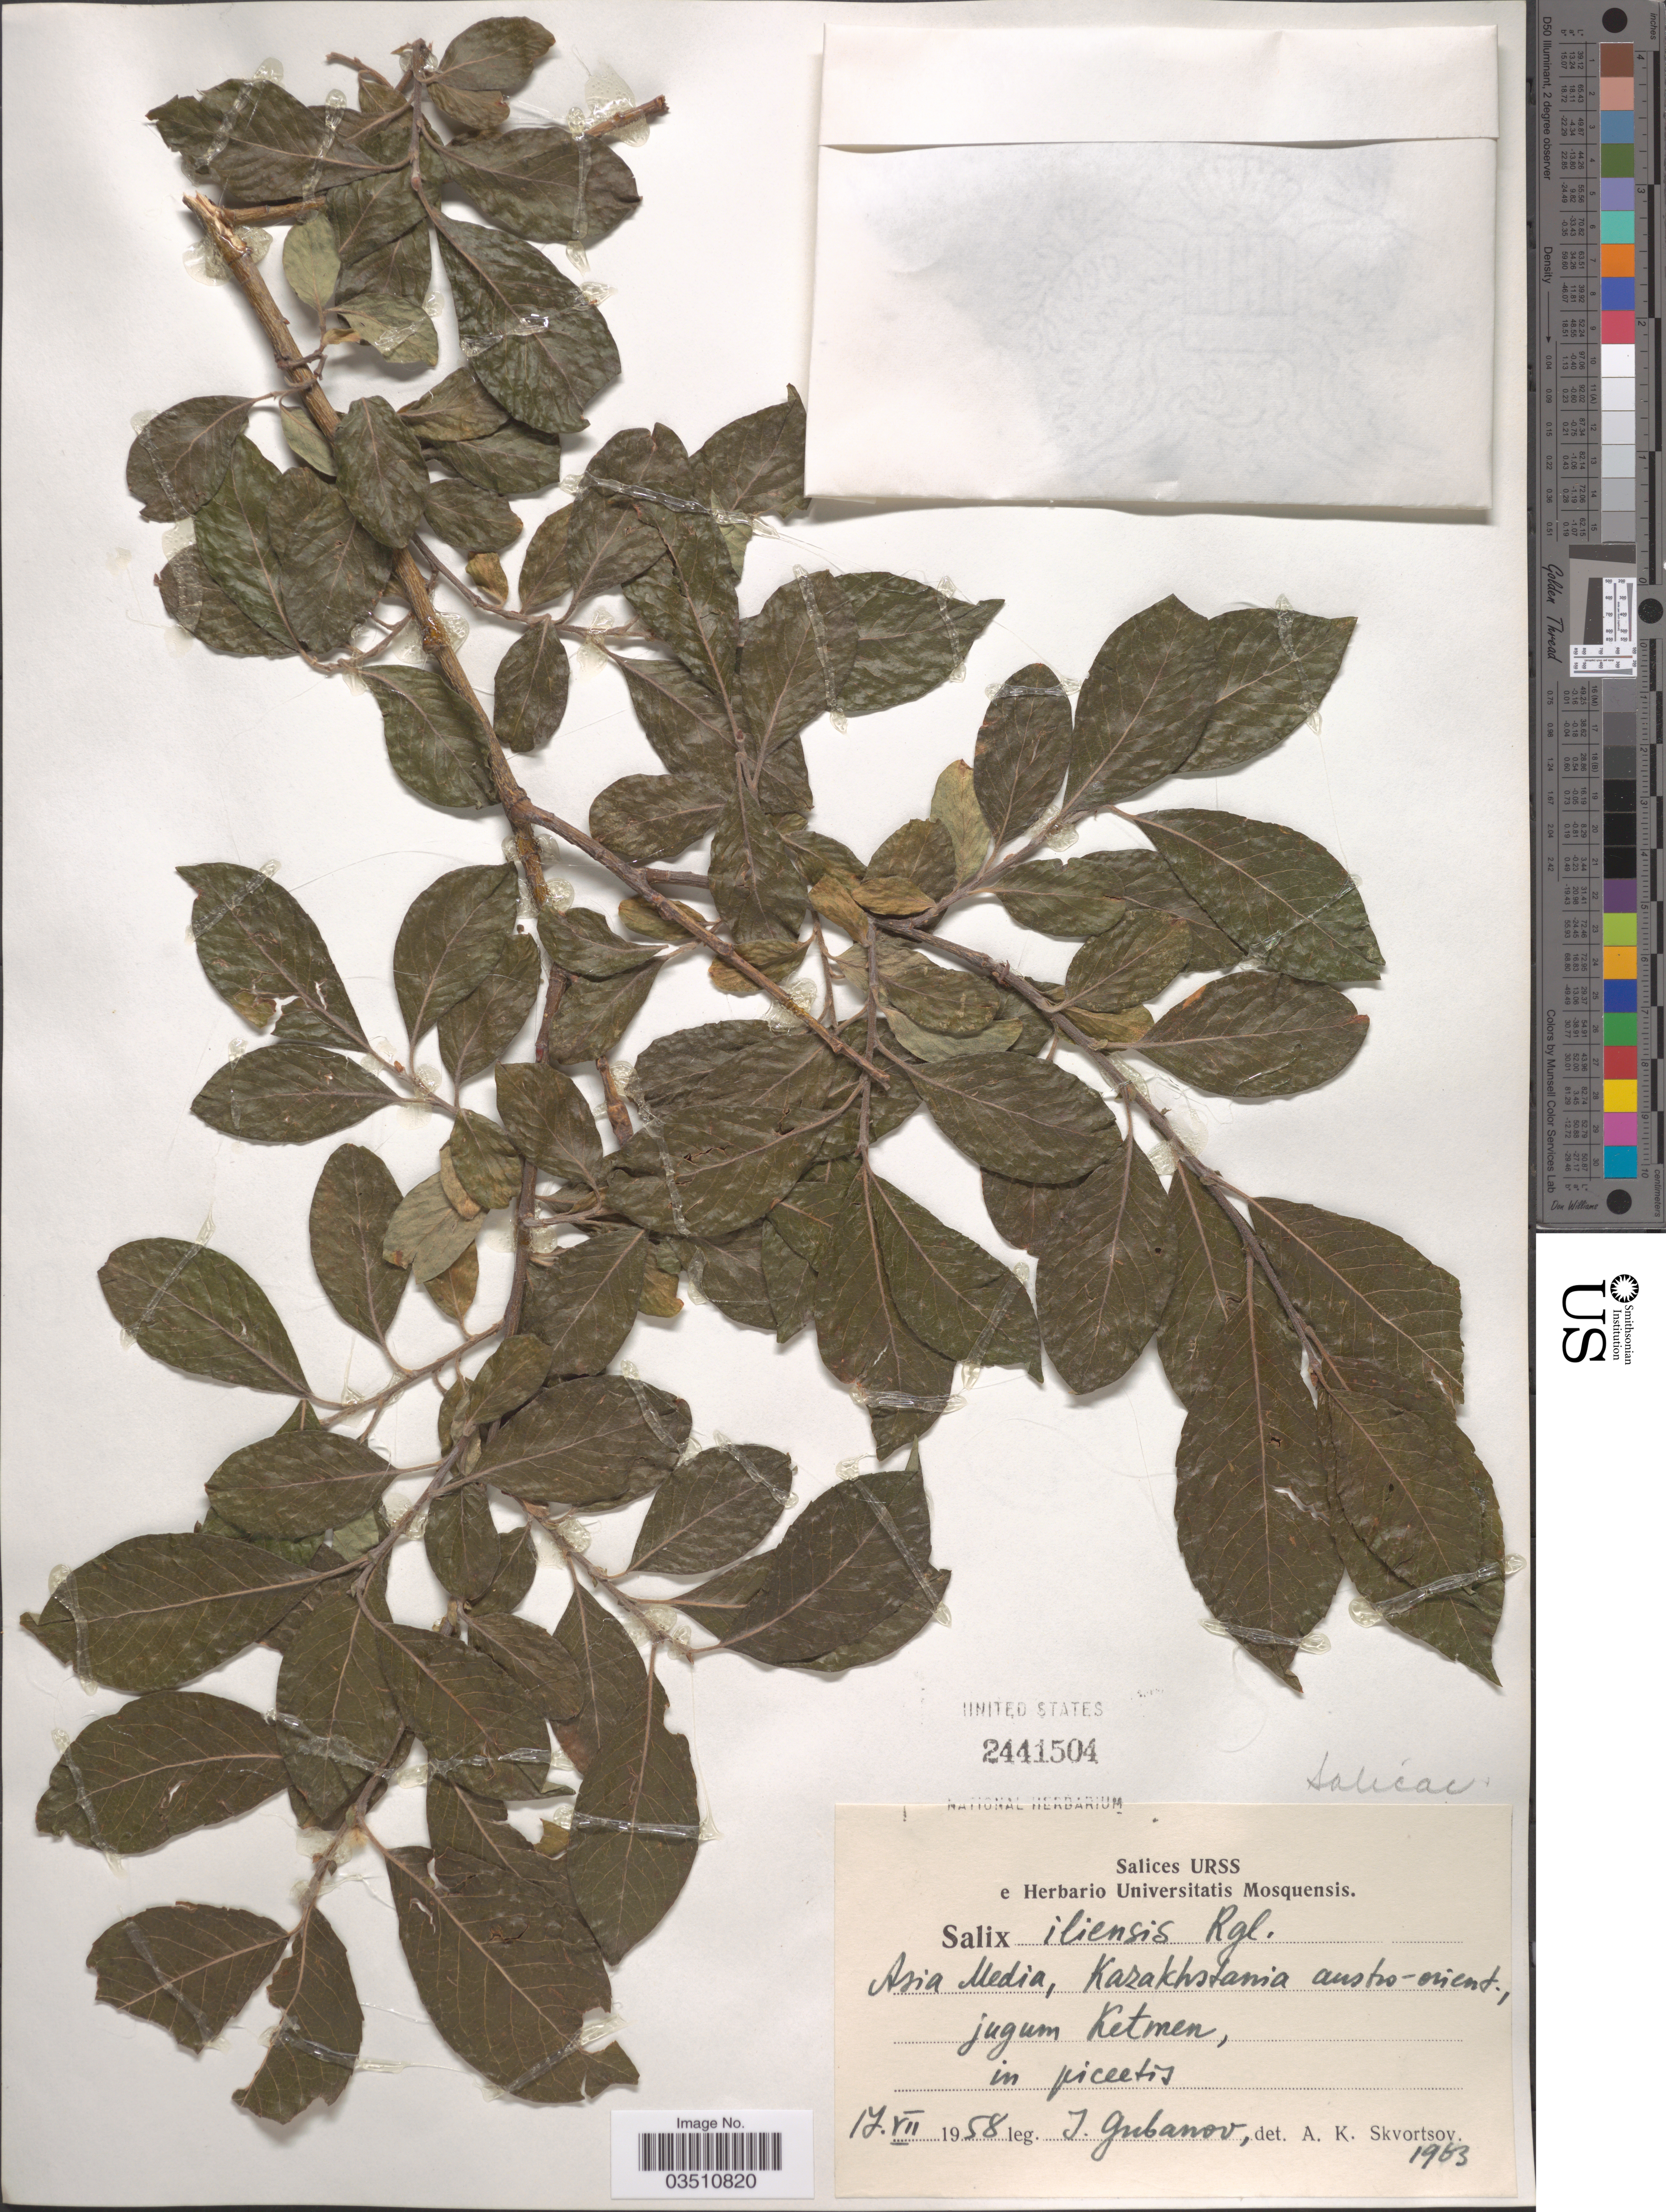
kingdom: Plantae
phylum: Tracheophyta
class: Magnoliopsida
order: Malpighiales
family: Salicaceae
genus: Salix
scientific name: Salix iliensis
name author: Regel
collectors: I. Gubanov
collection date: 1958-07-17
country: Kazakhstan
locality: Asia Media, Kazakhstania austro-orient., jugum Ketmen.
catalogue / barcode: US 2441504